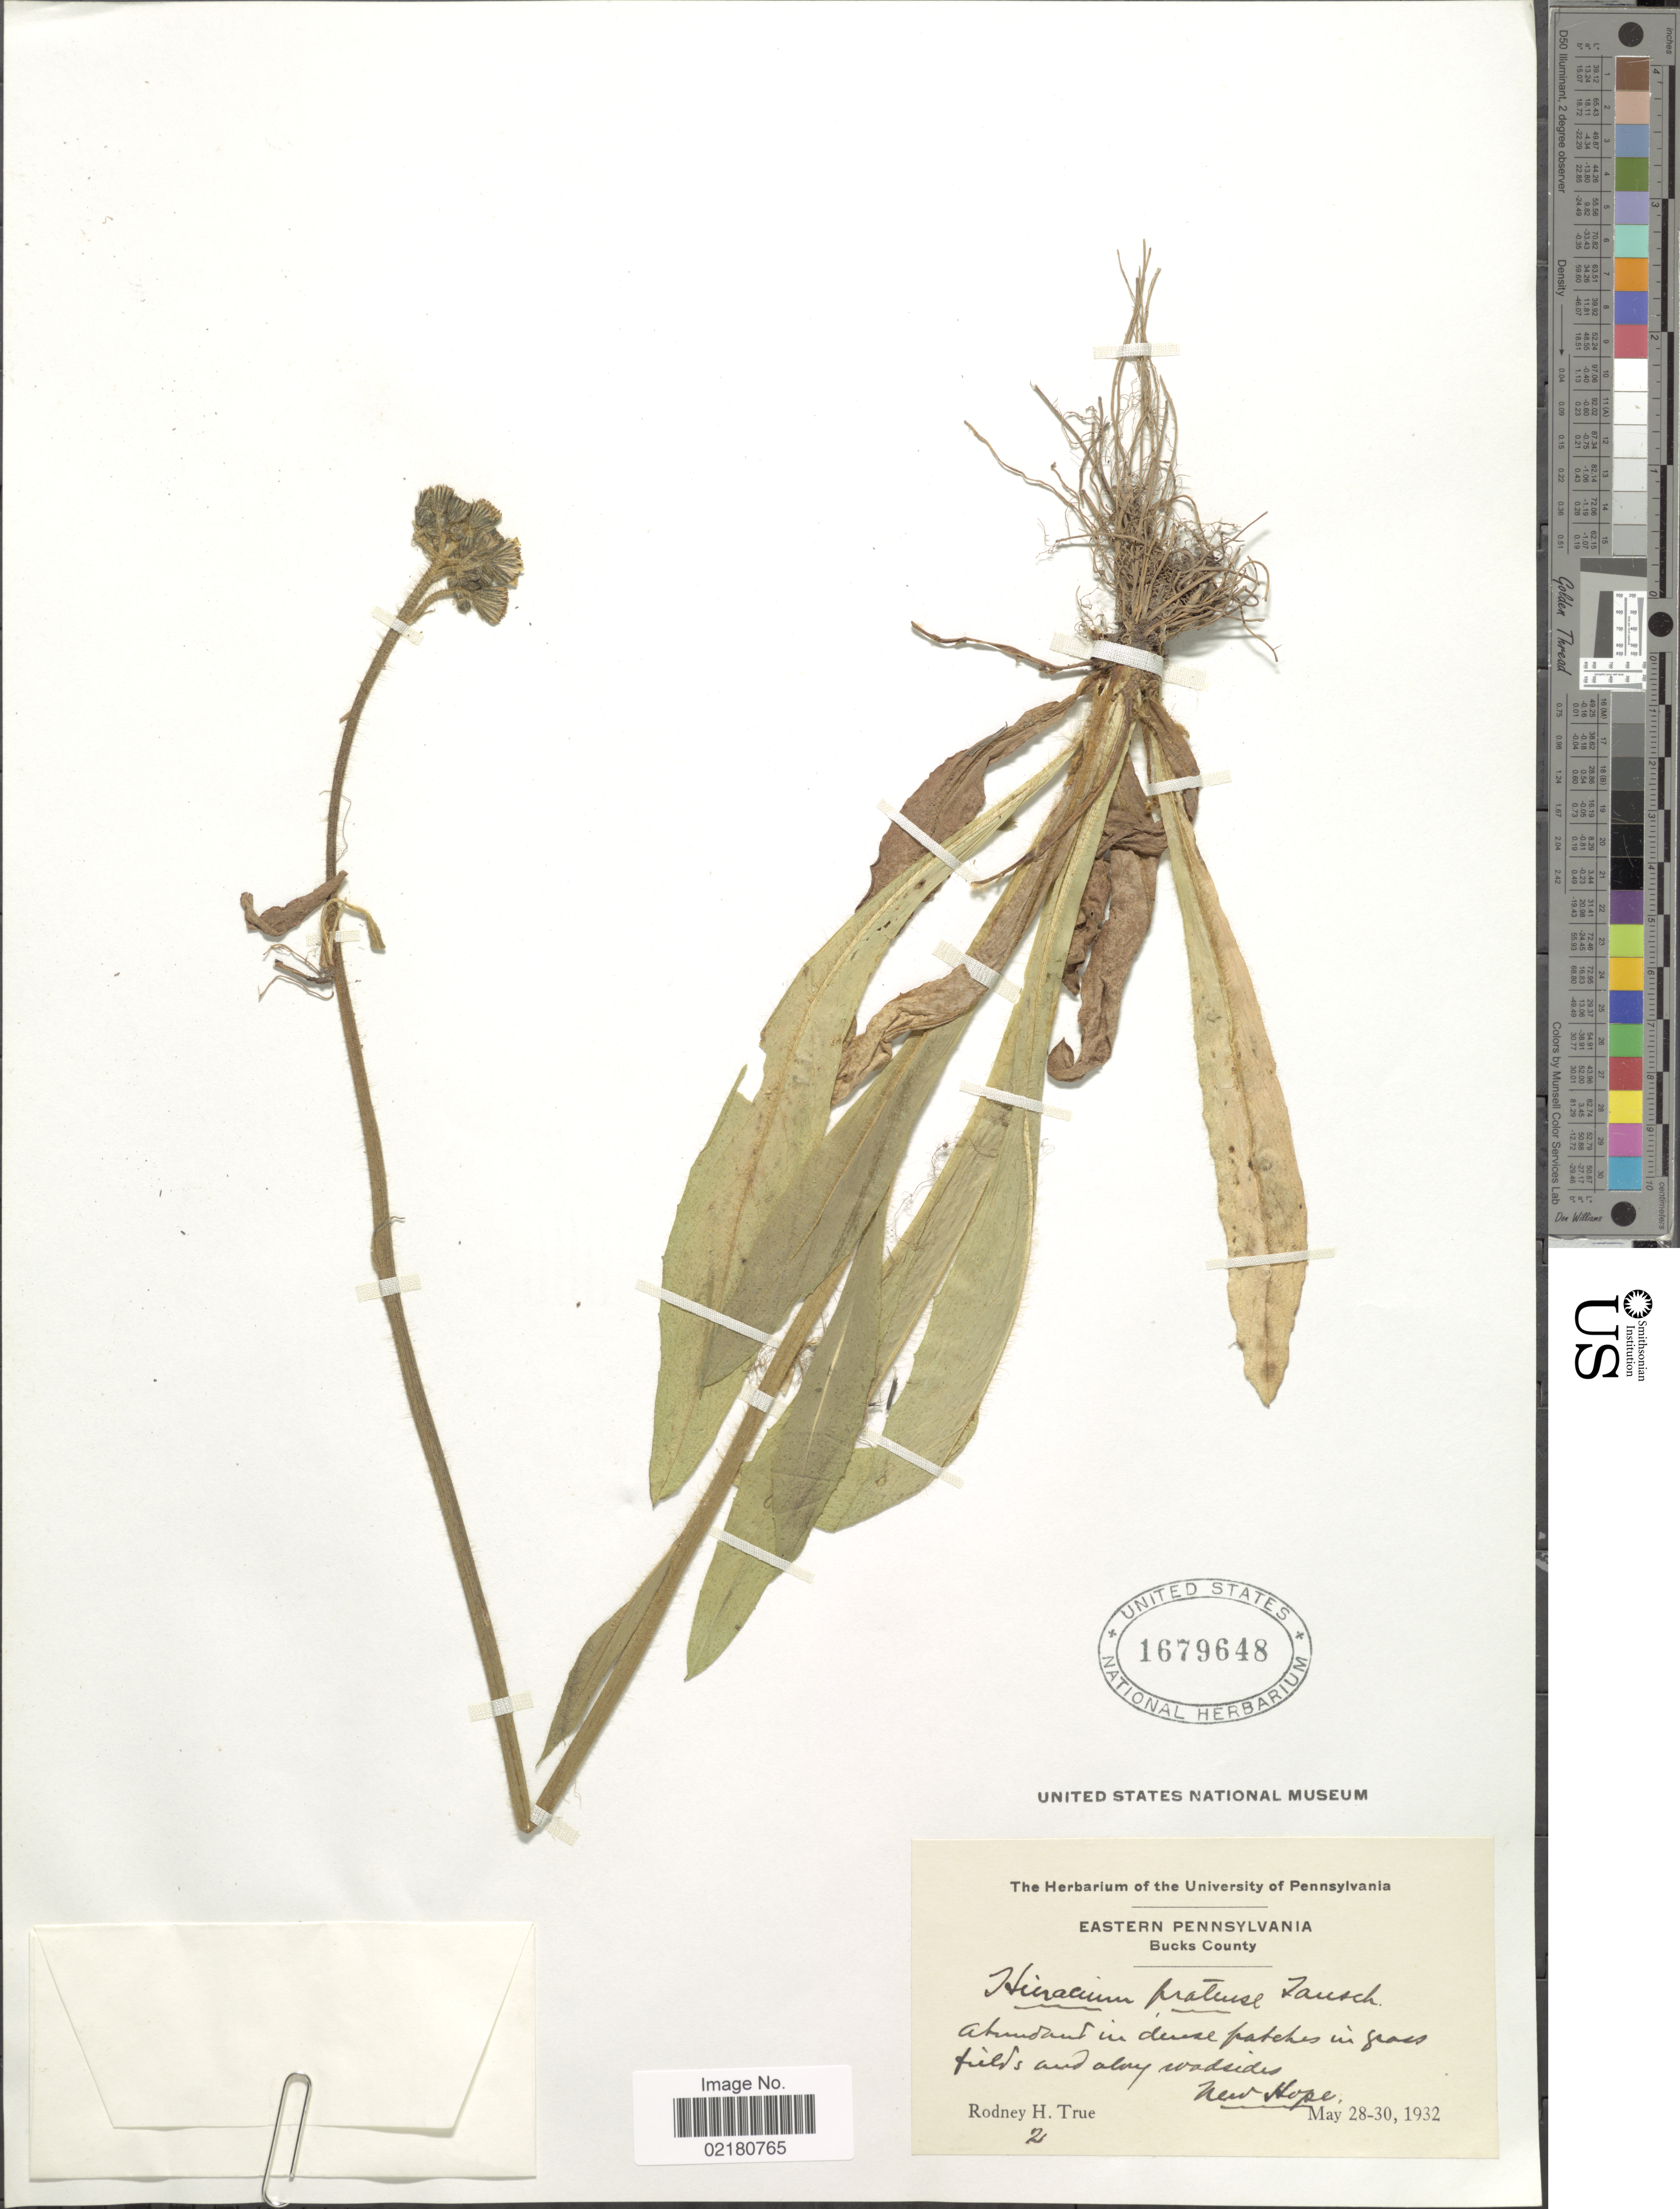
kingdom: Plantae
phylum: Tracheophyta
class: Magnoliopsida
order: Asterales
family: Asteraceae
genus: Pilosella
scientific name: Pilosella caespitosa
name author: (Dumort.) P. D. Sell & C. West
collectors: R. H. True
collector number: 2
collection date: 1932-05-28/1932-05-30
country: United States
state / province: Pennsylvania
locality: Eastern Pennsylvania, Bucks County, New Hope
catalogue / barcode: US 1679648